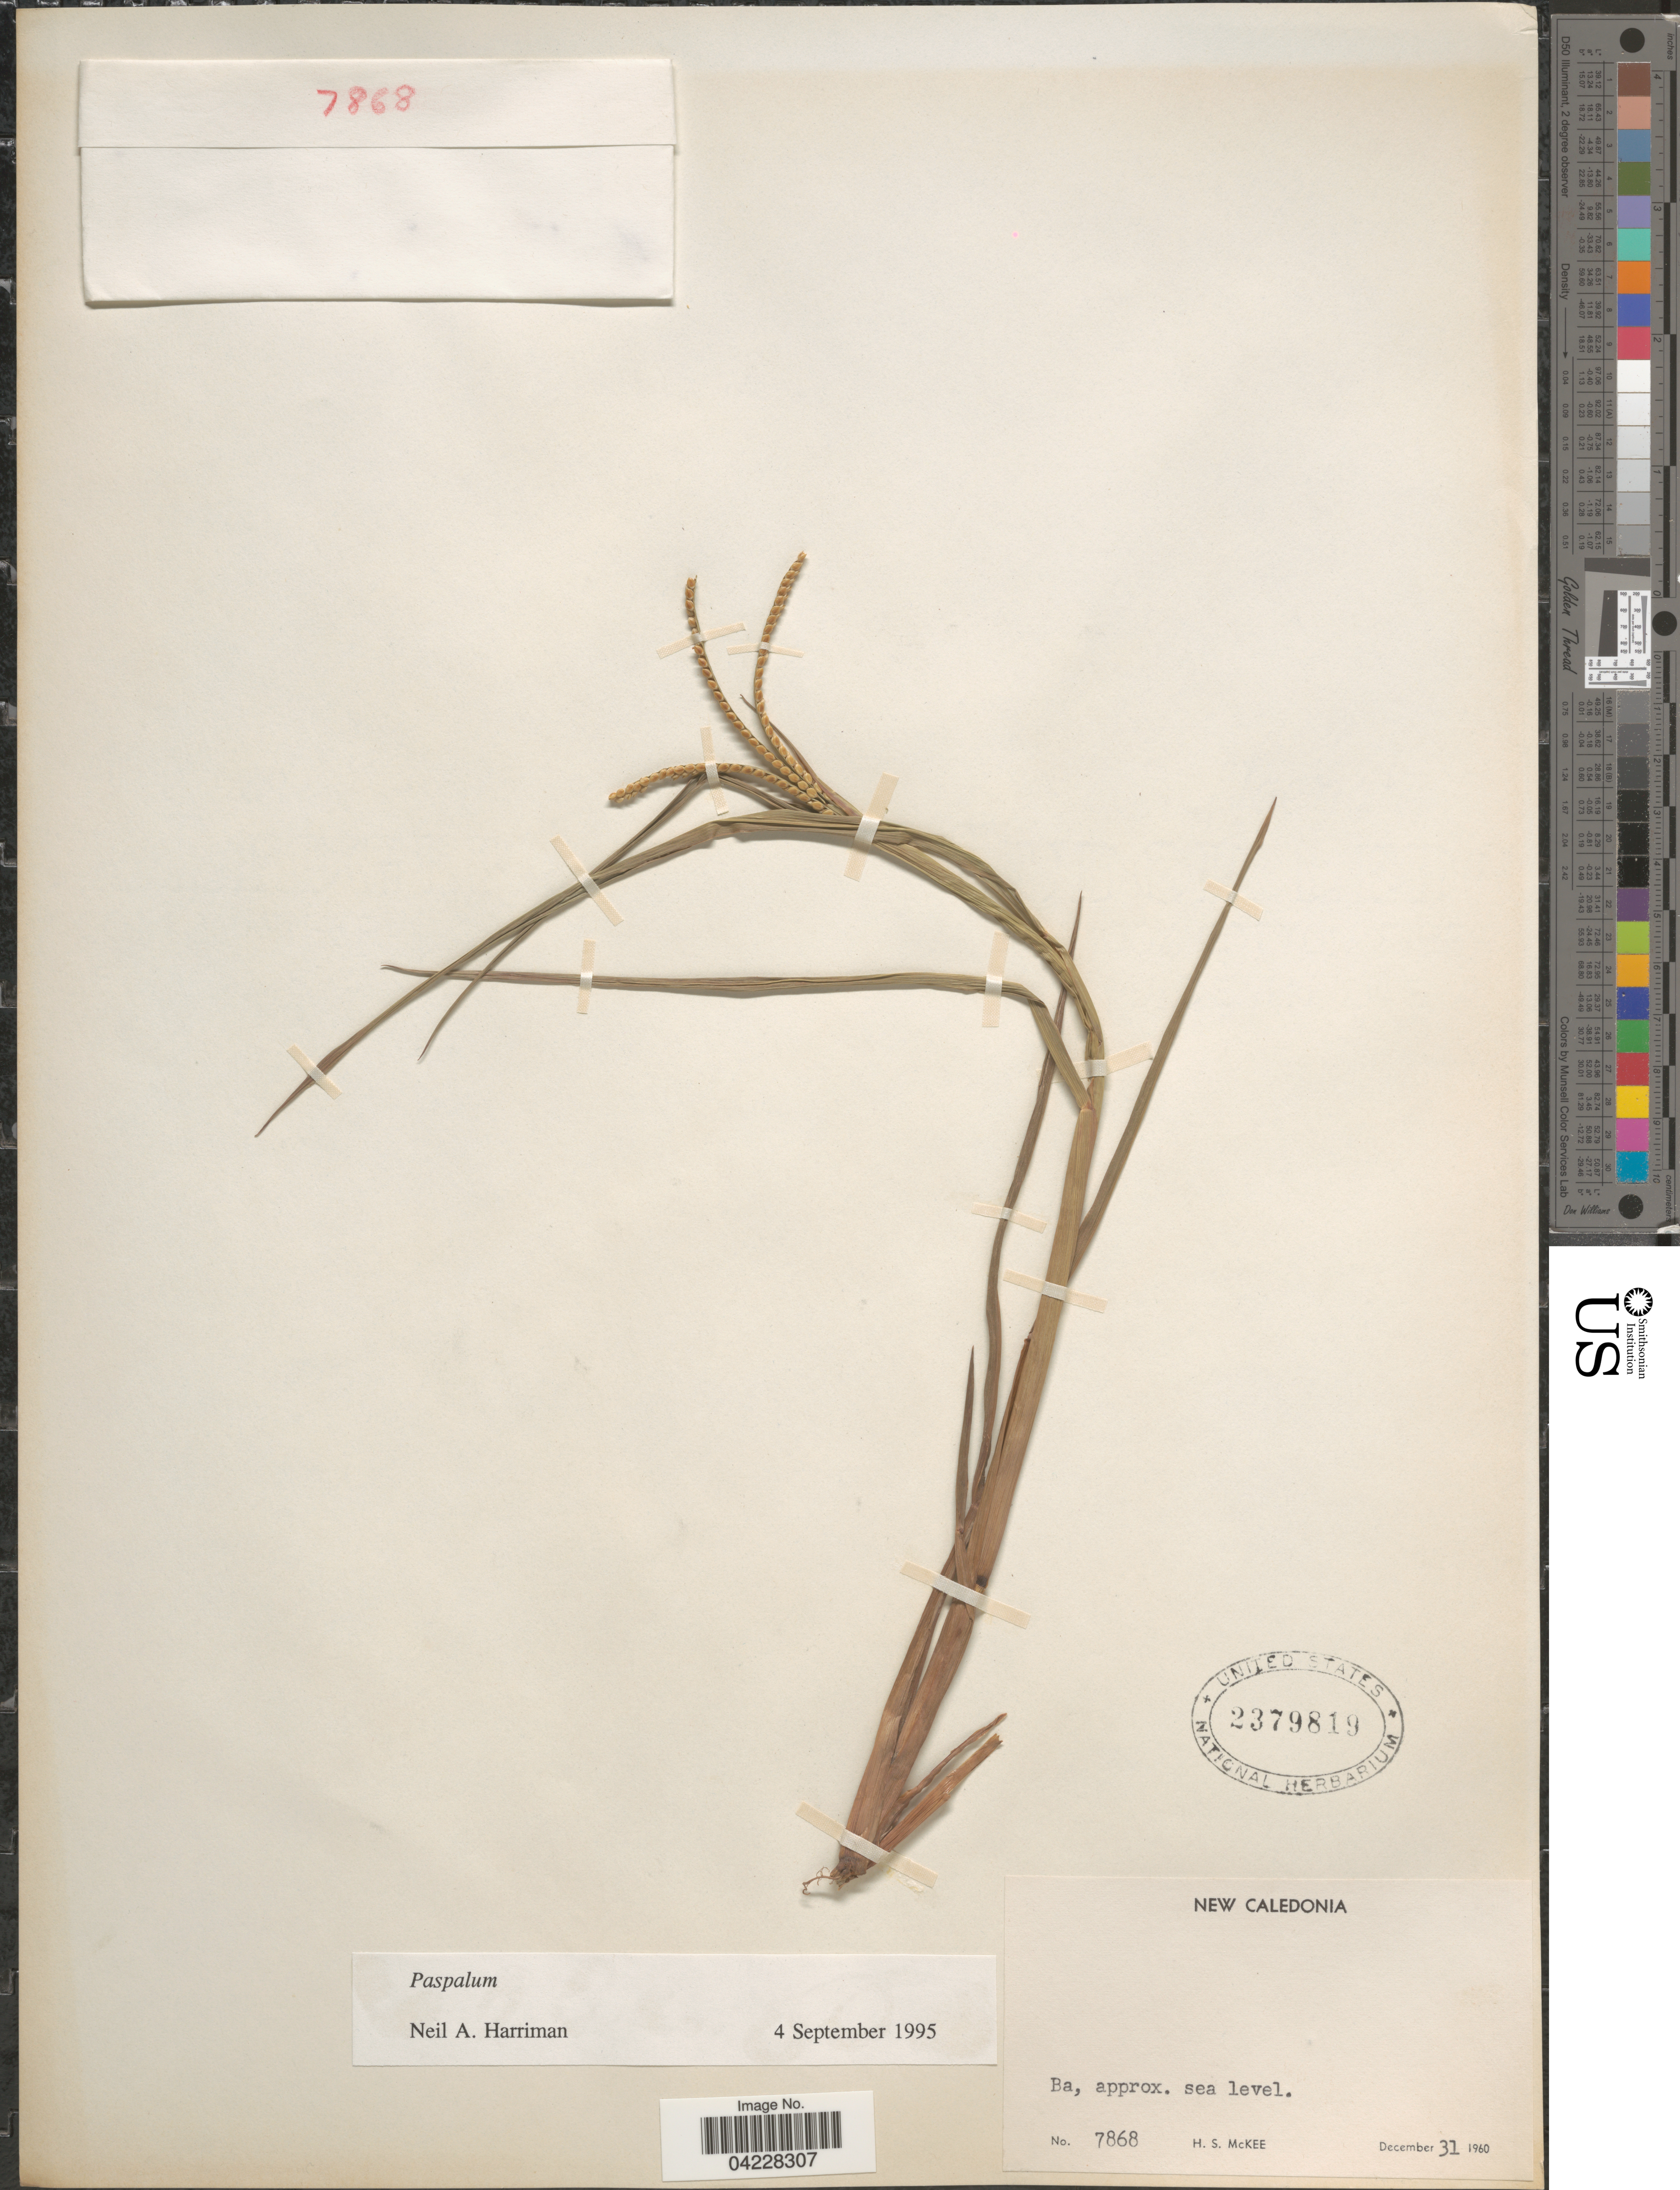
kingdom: Plantae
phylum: Tracheophyta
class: Liliopsida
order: Poales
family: Poaceae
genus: Paspalum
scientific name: Paspalum sp.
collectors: H. S. McKee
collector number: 7868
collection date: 1960-12-31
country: New Caledonia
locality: Ba.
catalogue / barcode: US 2379819